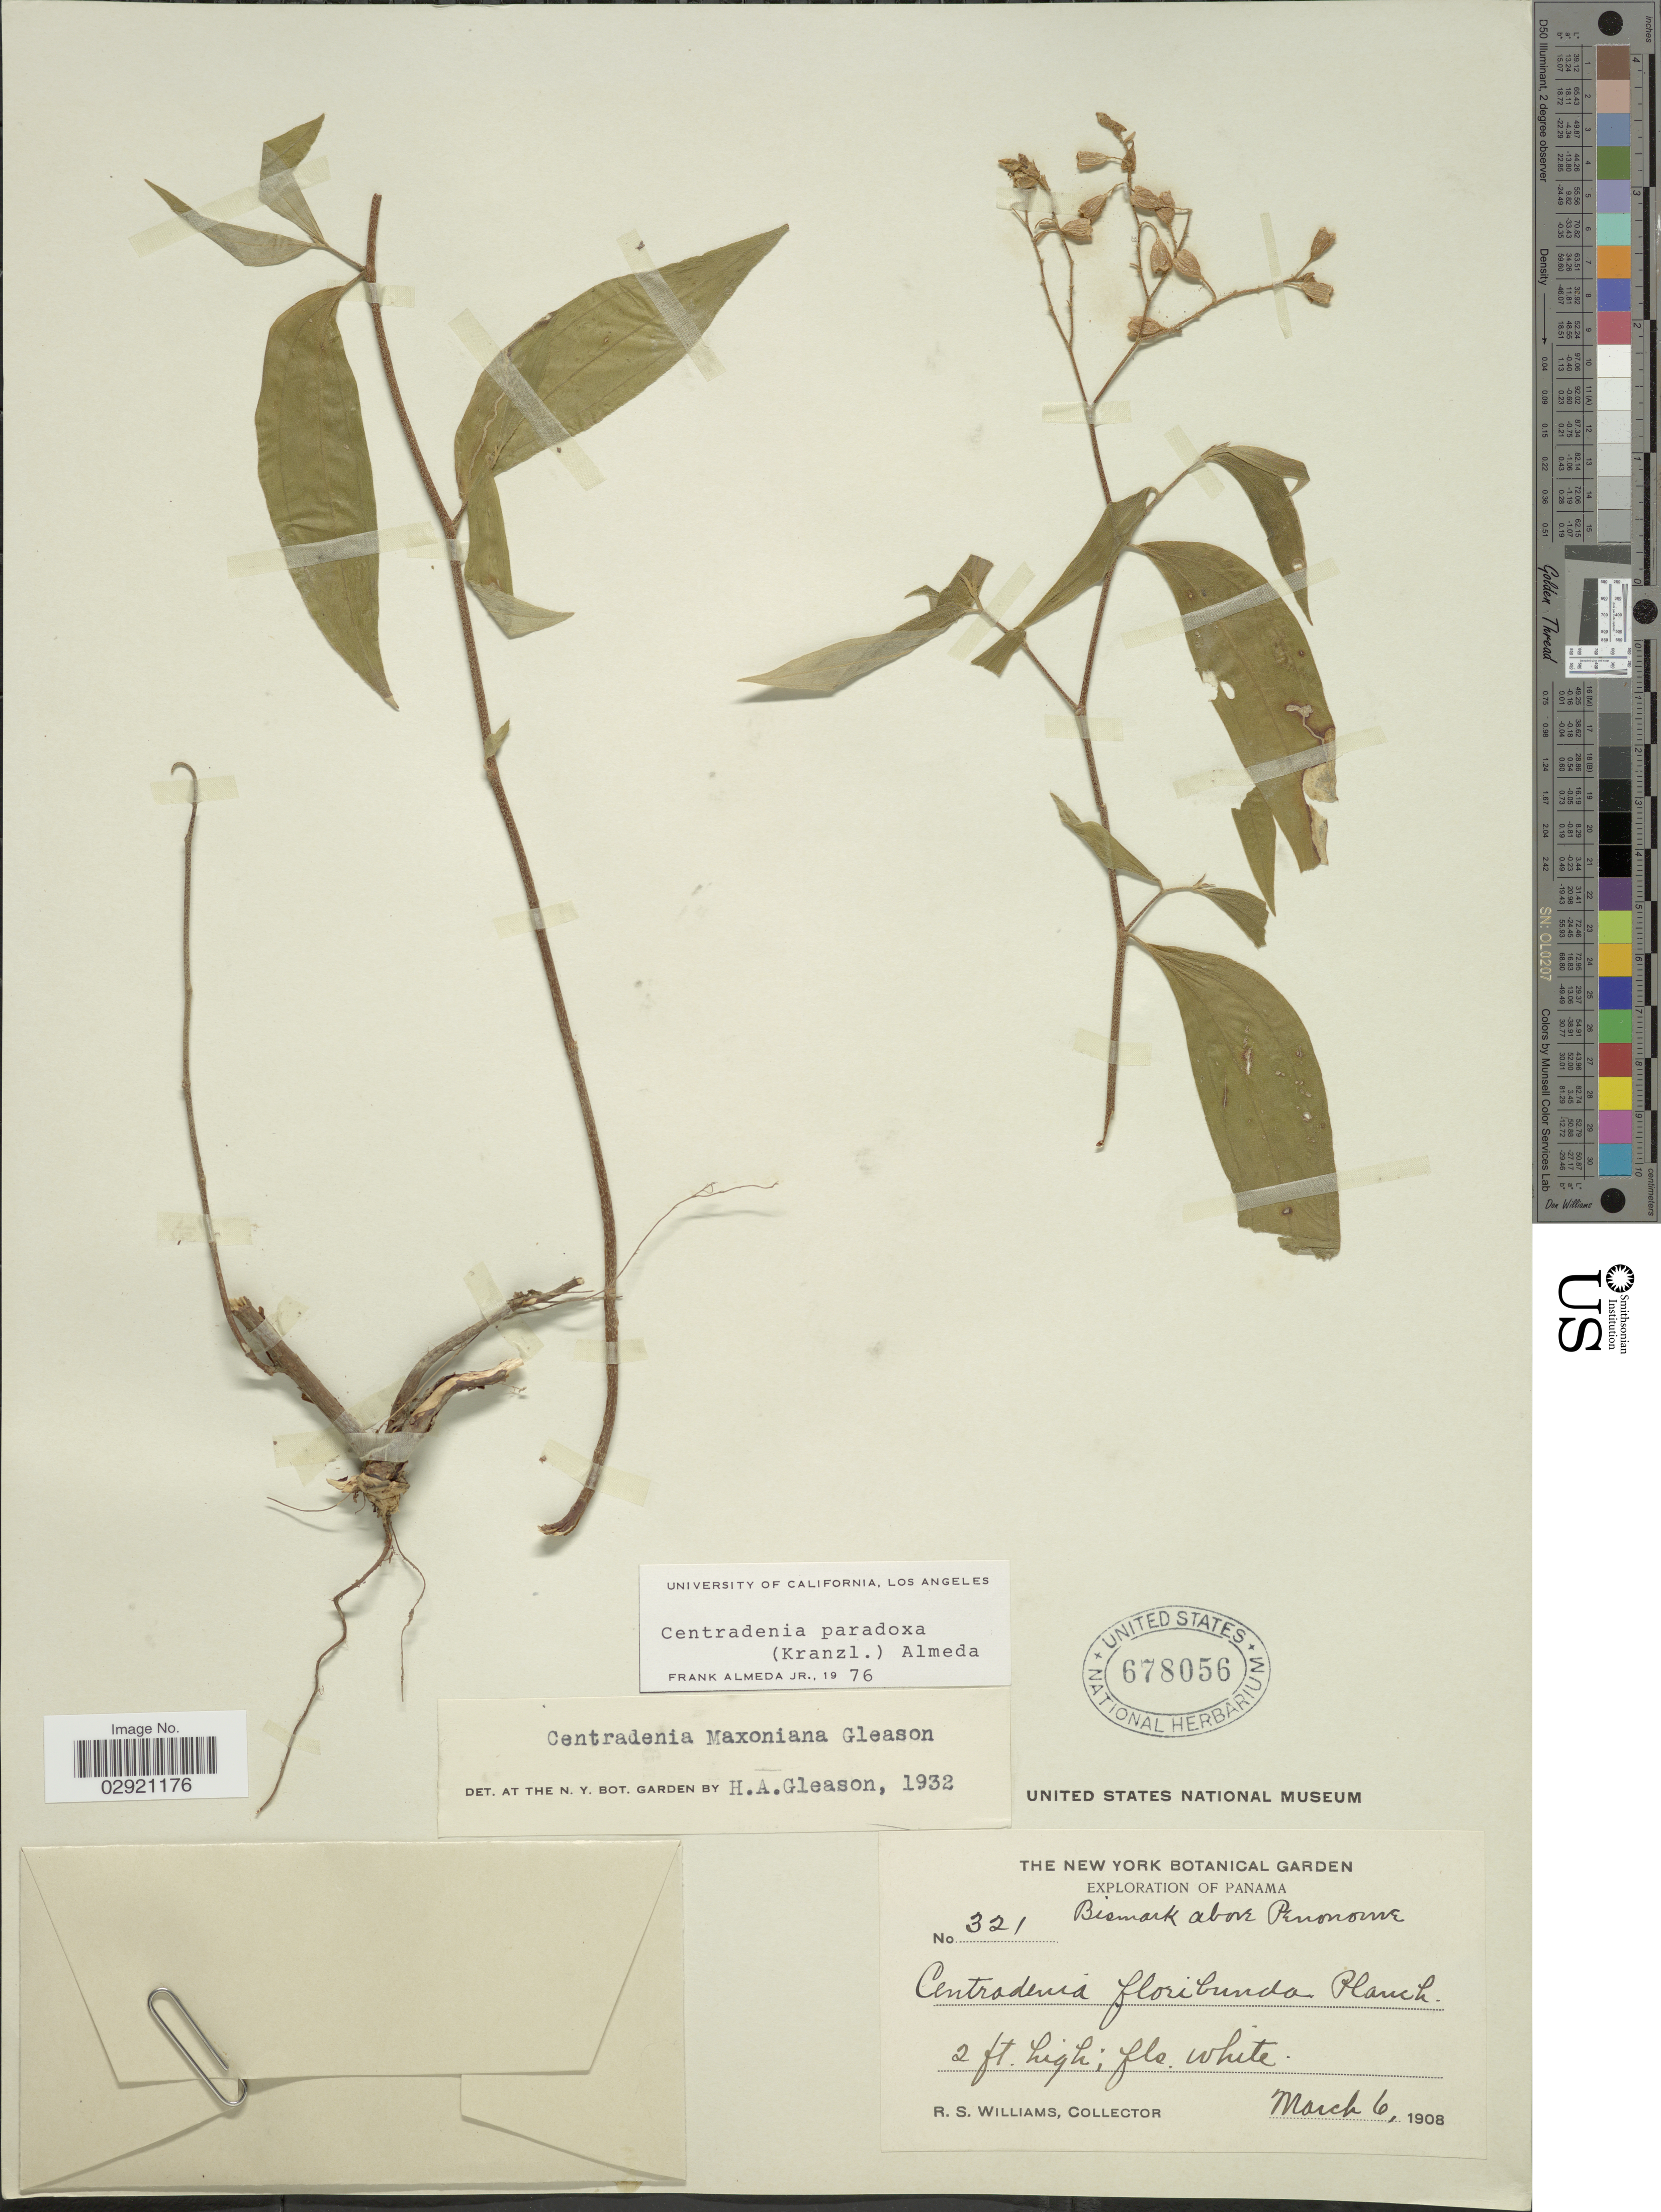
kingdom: Plantae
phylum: Tracheophyta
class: Magnoliopsida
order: Myrtales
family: Melastomataceae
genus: Centradenia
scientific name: Centradenia paradoxa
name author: (Kraenzl.) Almeda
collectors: R. S. Williams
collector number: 321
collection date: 1908-03-06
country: Panama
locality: Bismark above Penonome.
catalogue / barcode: US 678056